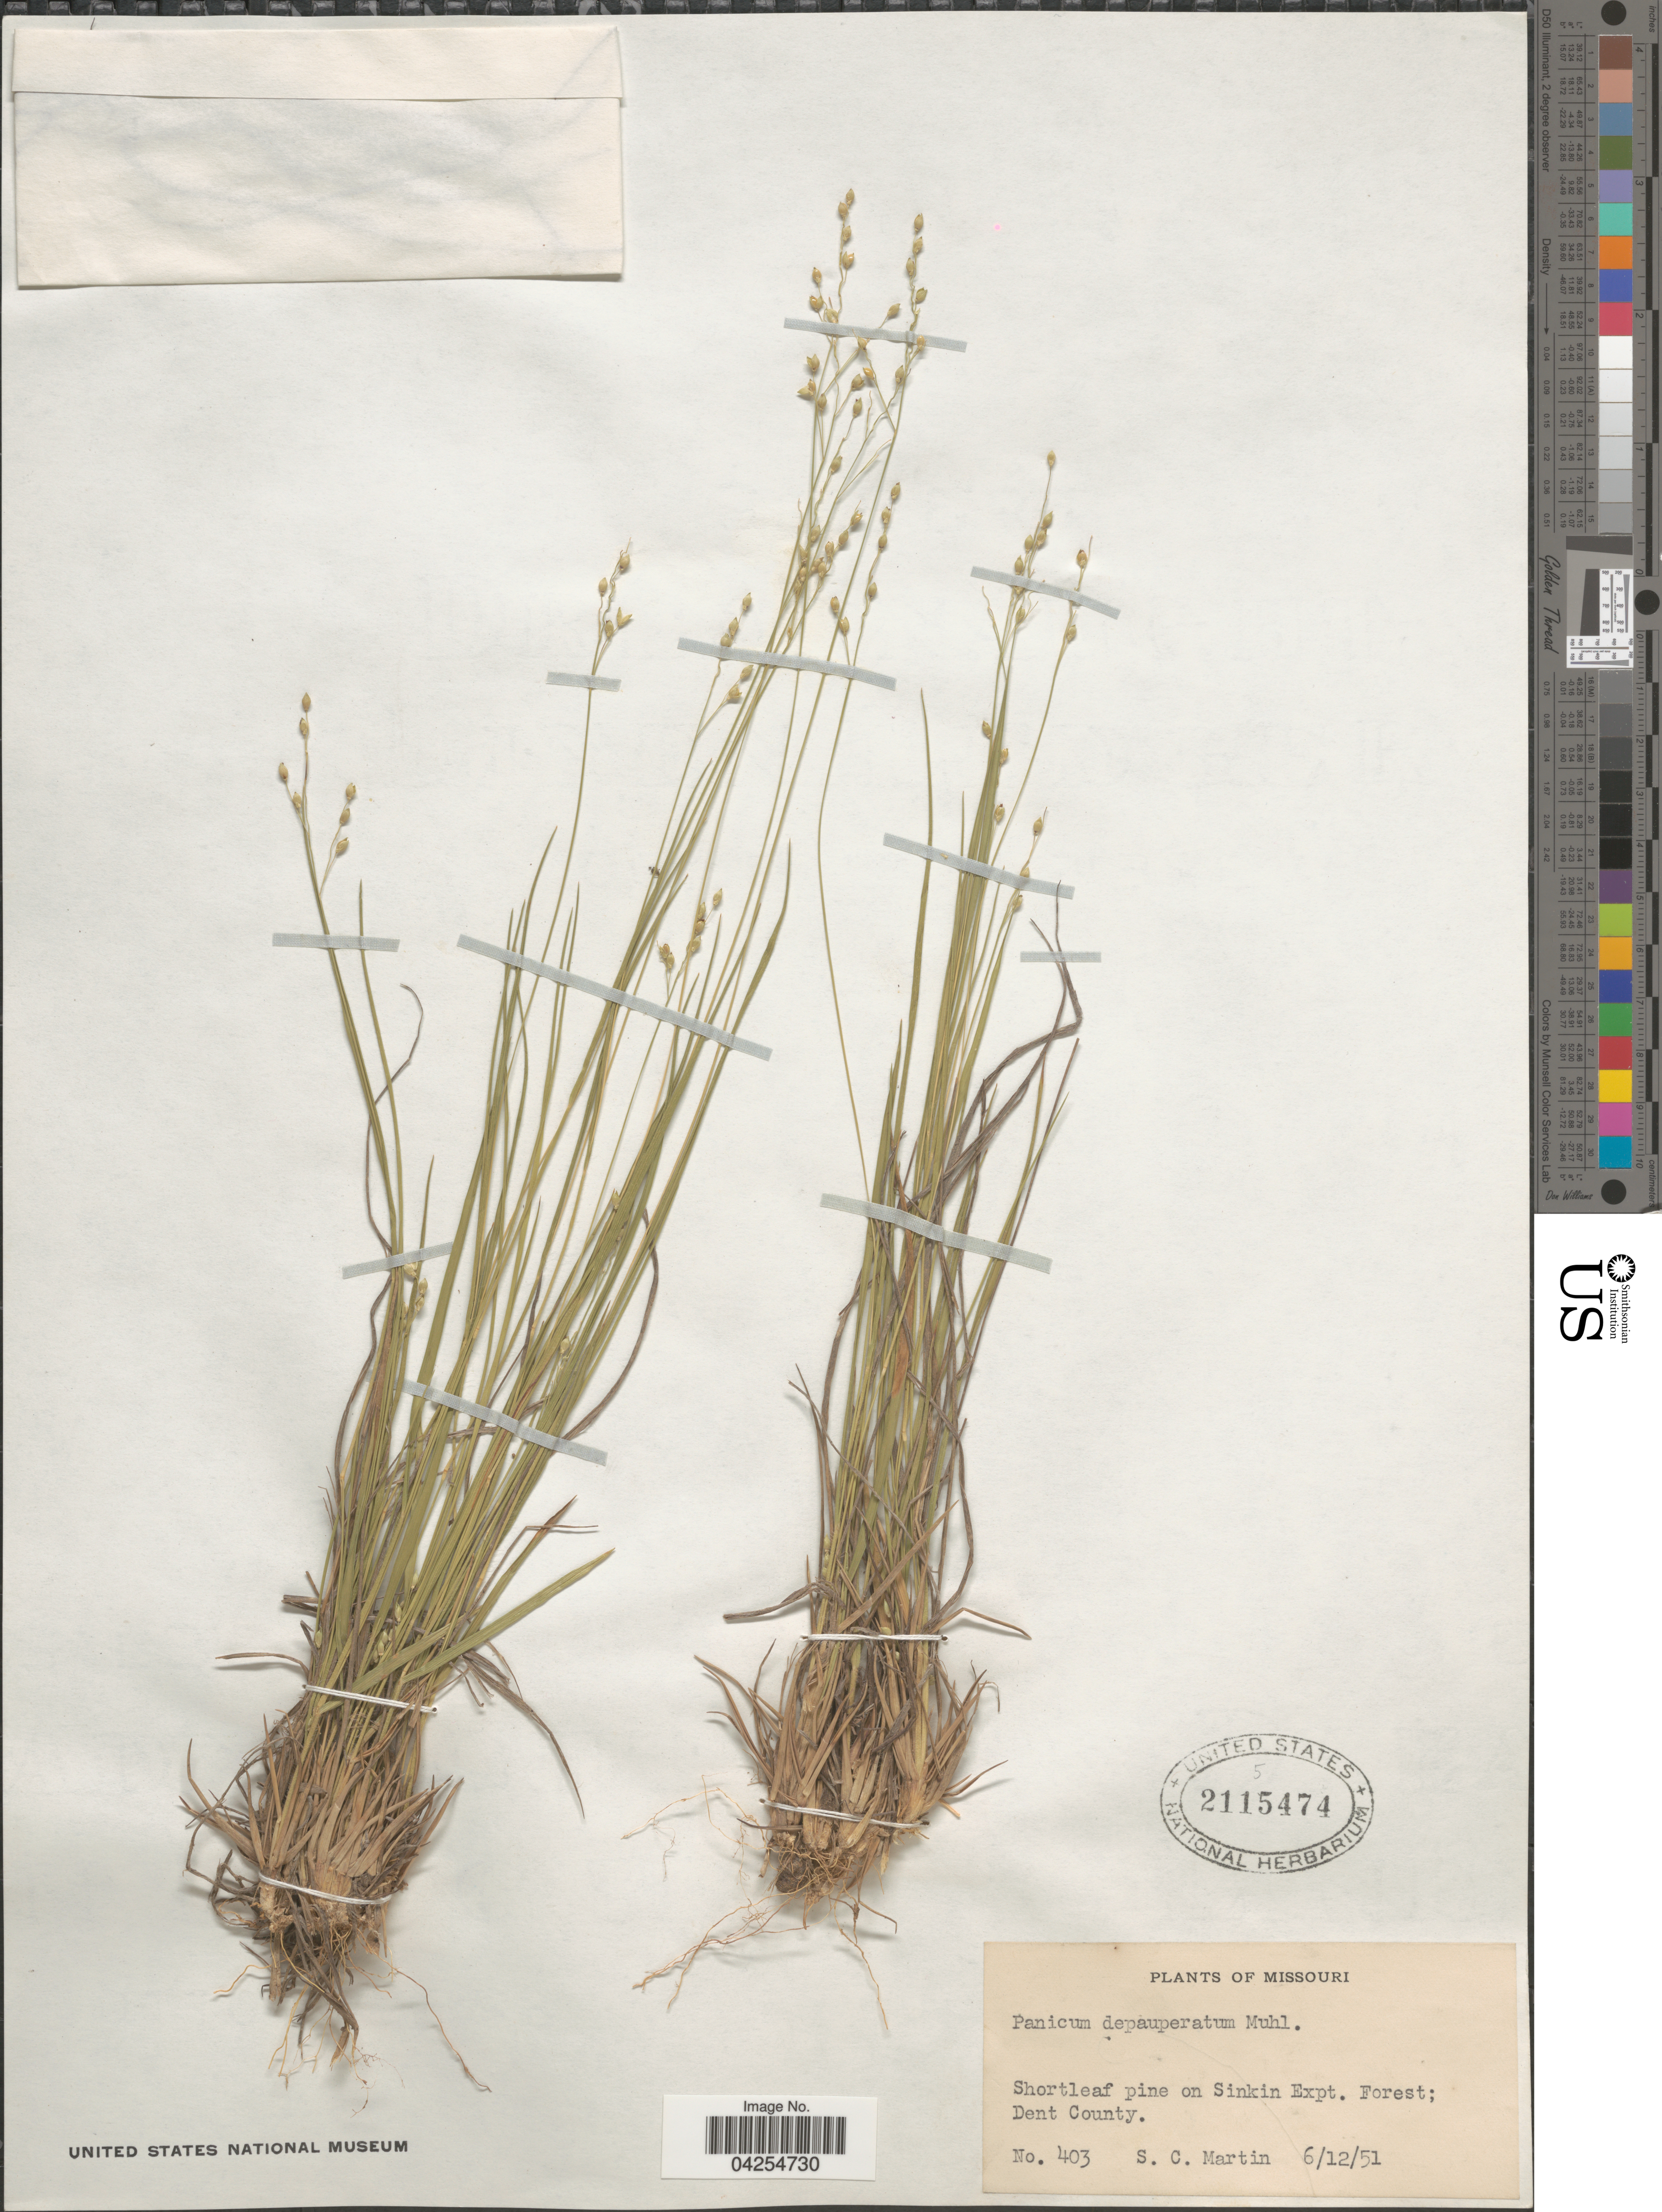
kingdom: Plantae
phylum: Tracheophyta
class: Liliopsida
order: Poales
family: Poaceae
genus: Dichanthelium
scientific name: Dichanthelium depauperatum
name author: (Muhl.) Gould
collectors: S. C. Martin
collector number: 403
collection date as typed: Transcribed d/m/y: 12/6/51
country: United States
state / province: Missouri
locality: Shortleaf pine on Sinkin Expt. Forest; Dent County.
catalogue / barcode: US 2115474